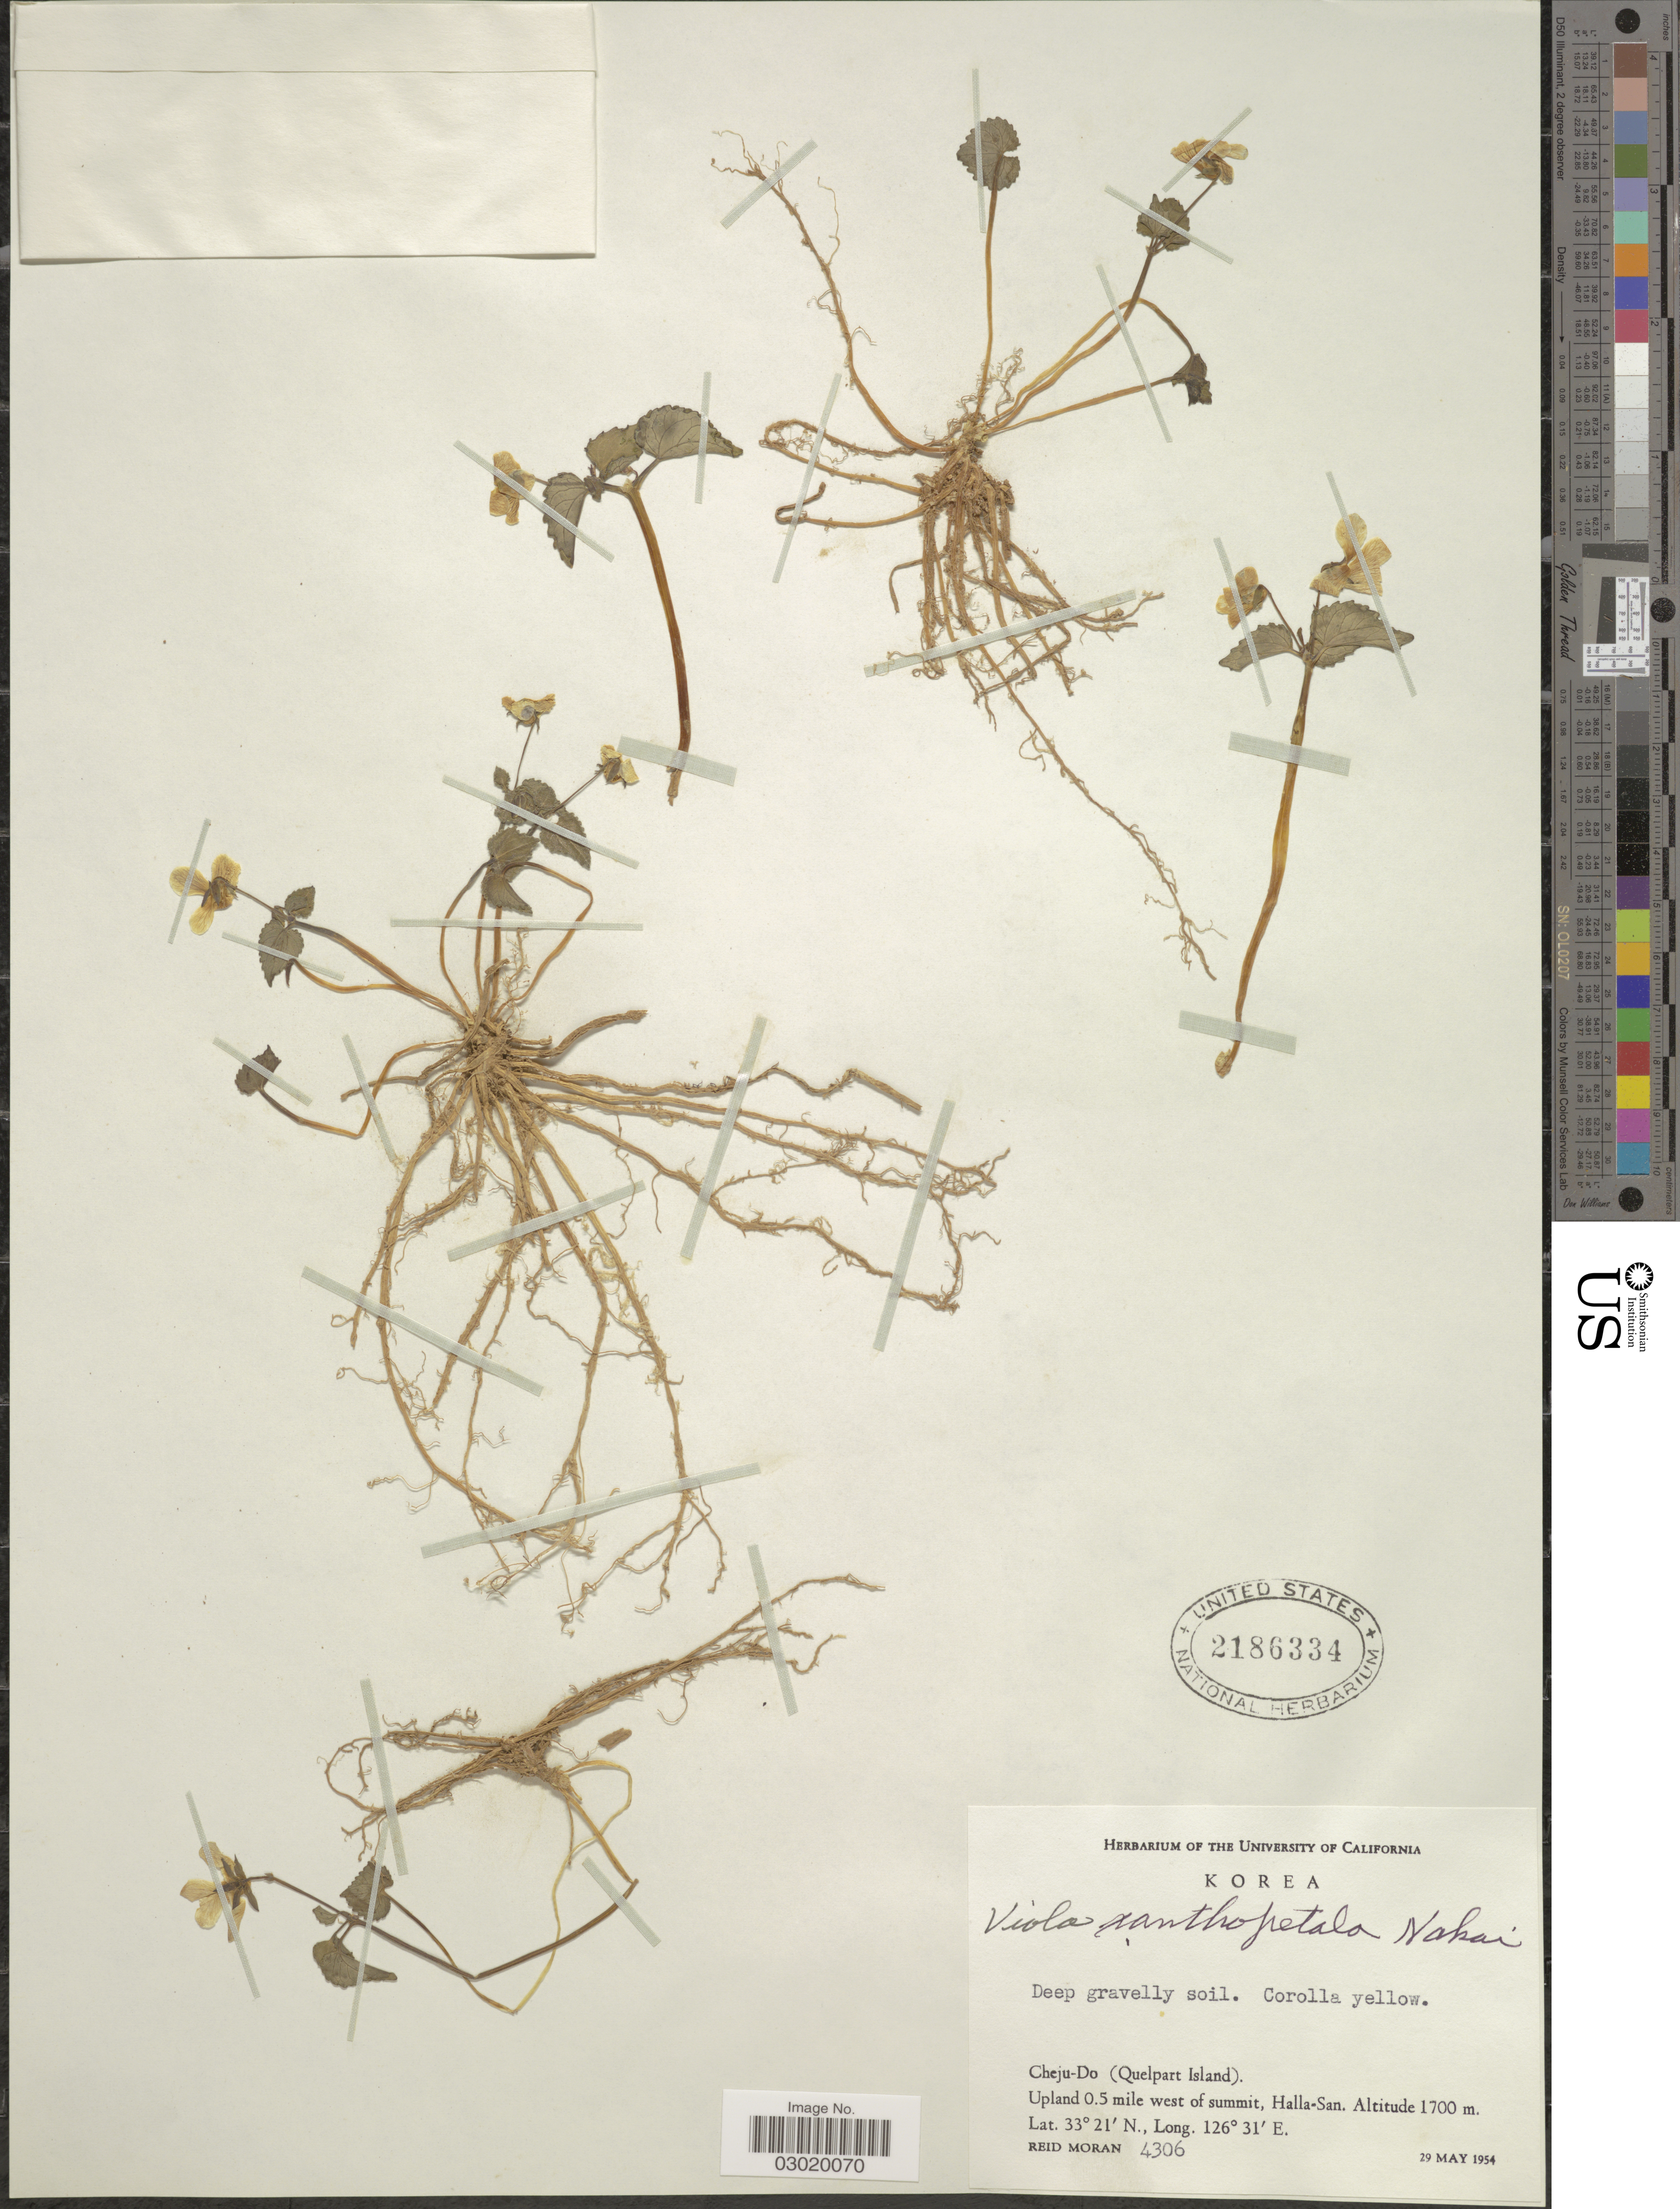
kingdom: Plantae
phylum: Tracheophyta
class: Magnoliopsida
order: Malpighiales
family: Violaceae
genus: Viola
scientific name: Viola orientalis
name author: W. Becker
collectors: R. Moran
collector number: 4306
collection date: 1954-05-29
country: South Korea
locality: Cheju-Do (Quelpart Island). Upland 0.5 mile west of summit, Halla-San.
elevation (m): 1700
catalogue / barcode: US 2186334